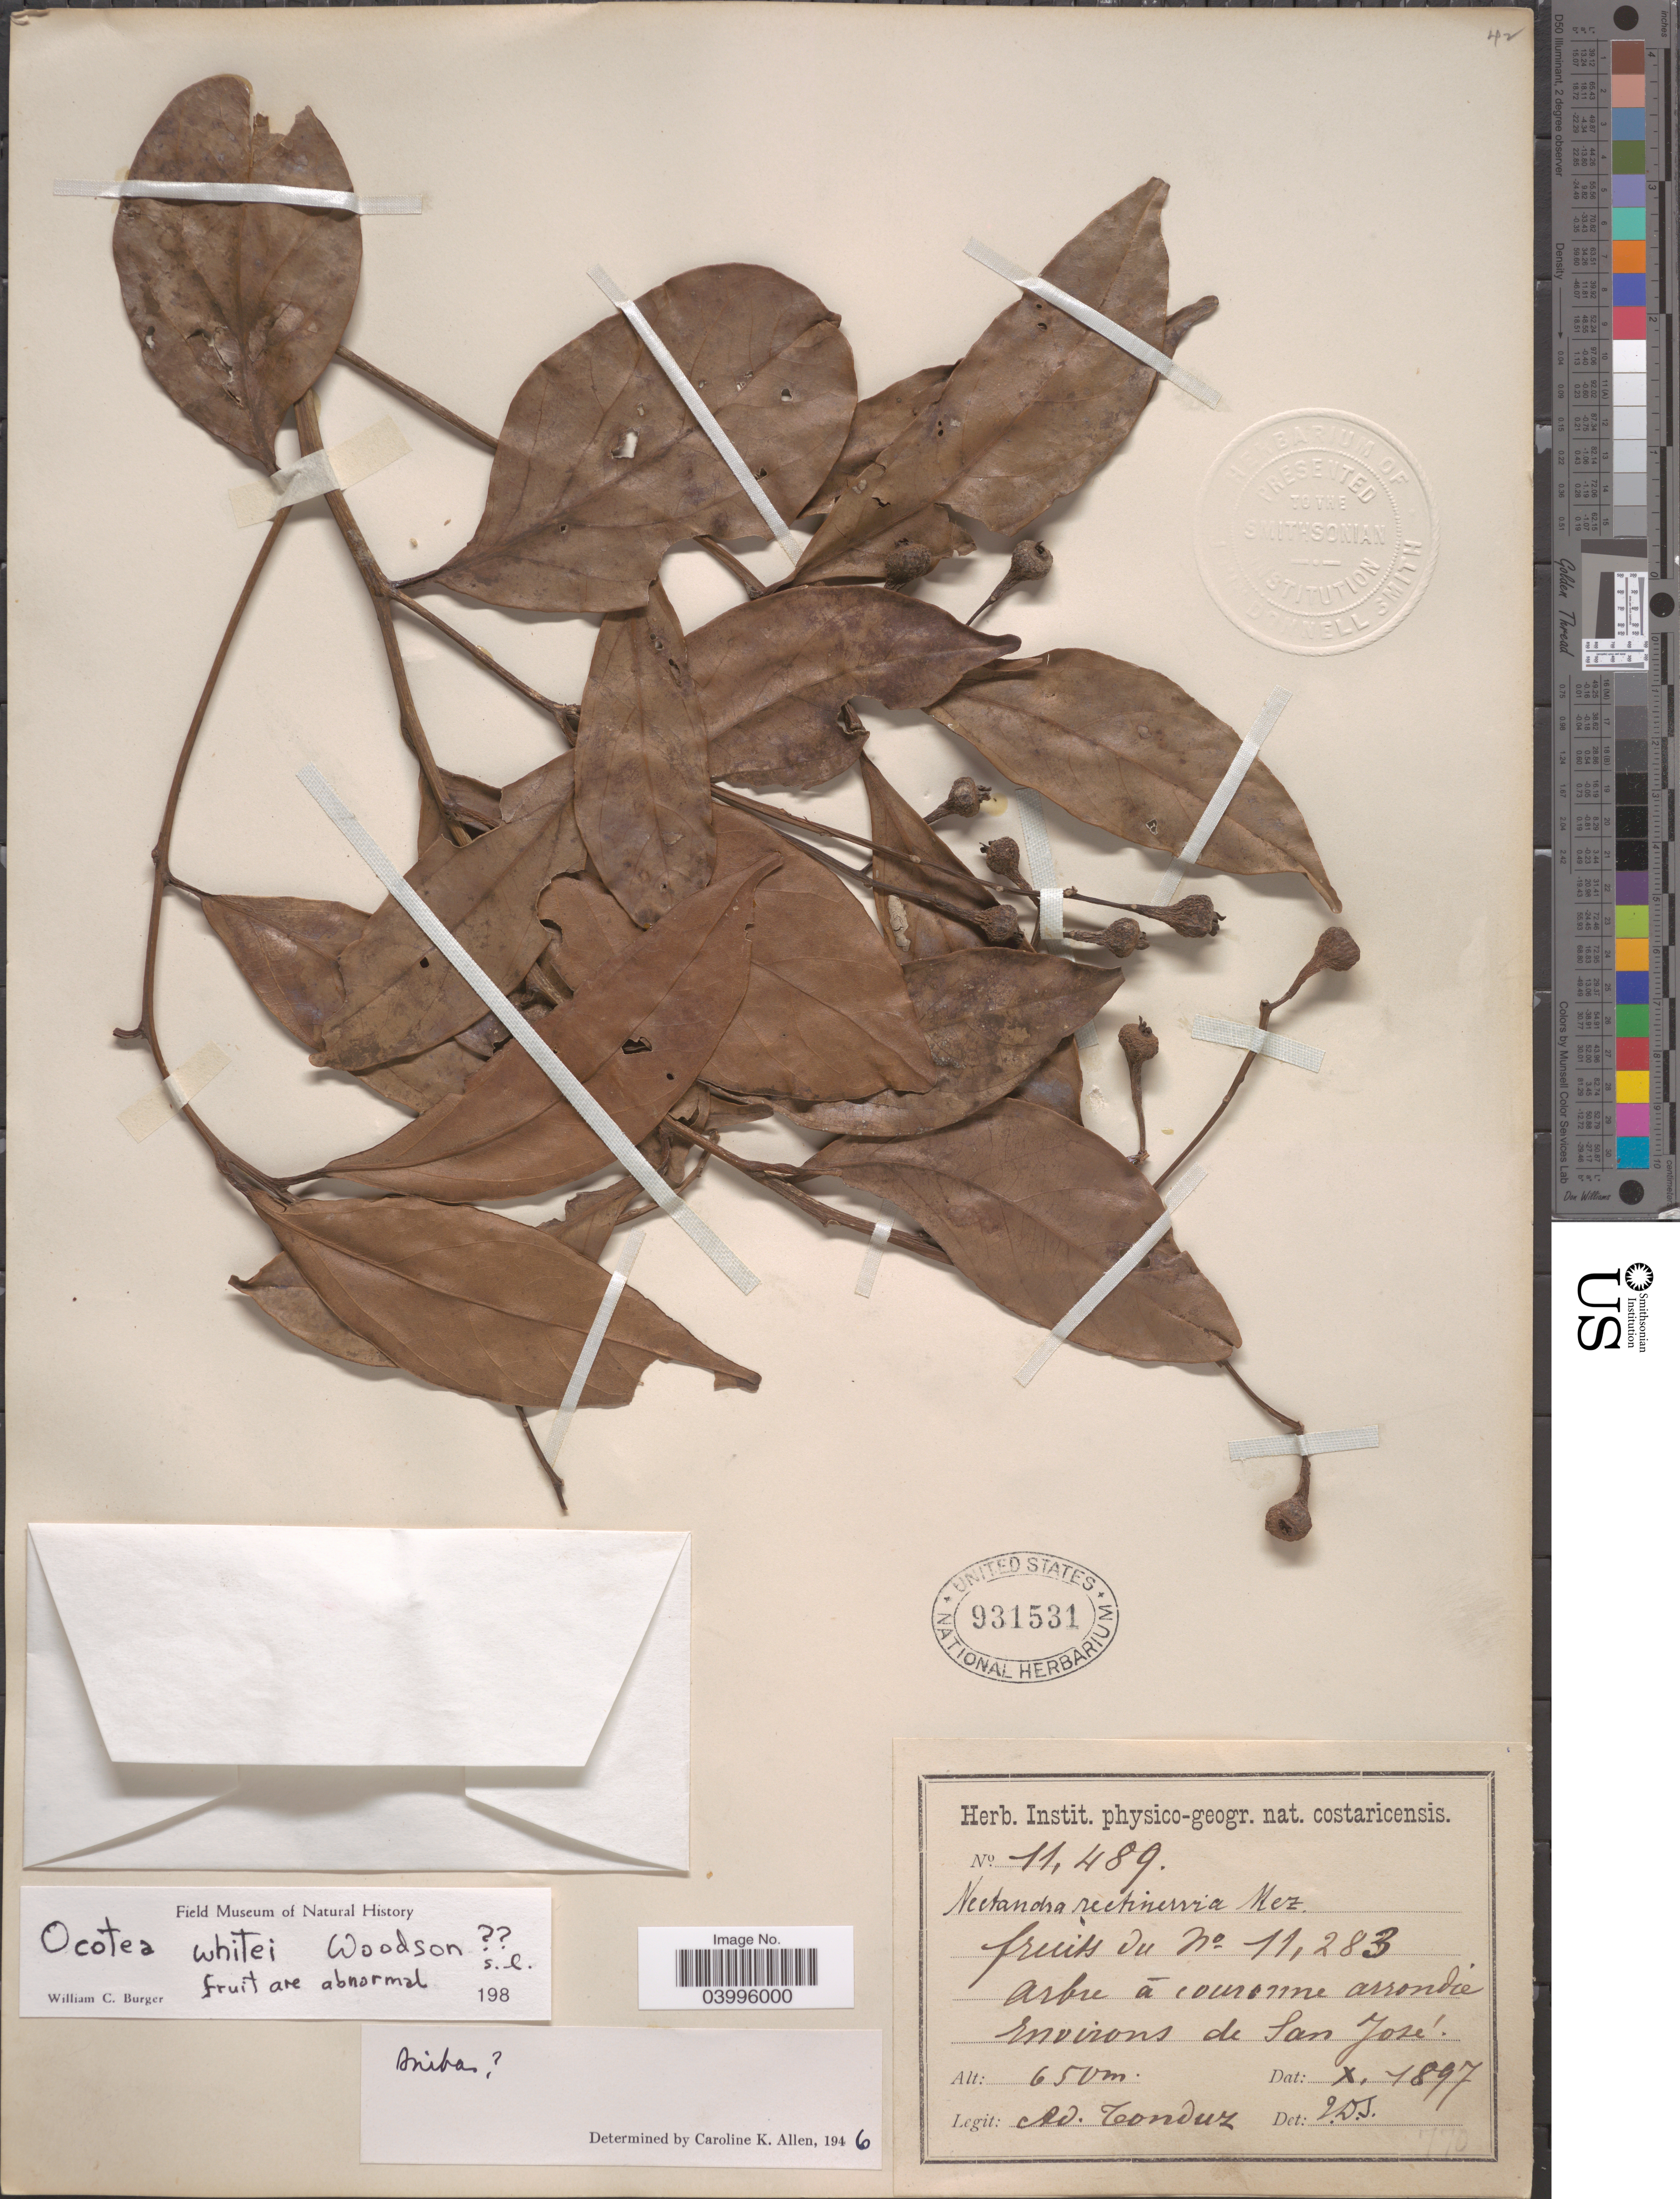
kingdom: Plantae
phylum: Tracheophyta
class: Magnoliopsida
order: Laurales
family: Lauraceae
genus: Ocotea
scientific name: Ocotea whitei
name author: Woodson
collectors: A. Tonduz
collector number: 11489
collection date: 1897-10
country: Costa Rica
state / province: San José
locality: Arbre á couronne arrondie environs de San José.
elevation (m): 650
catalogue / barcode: US 931531